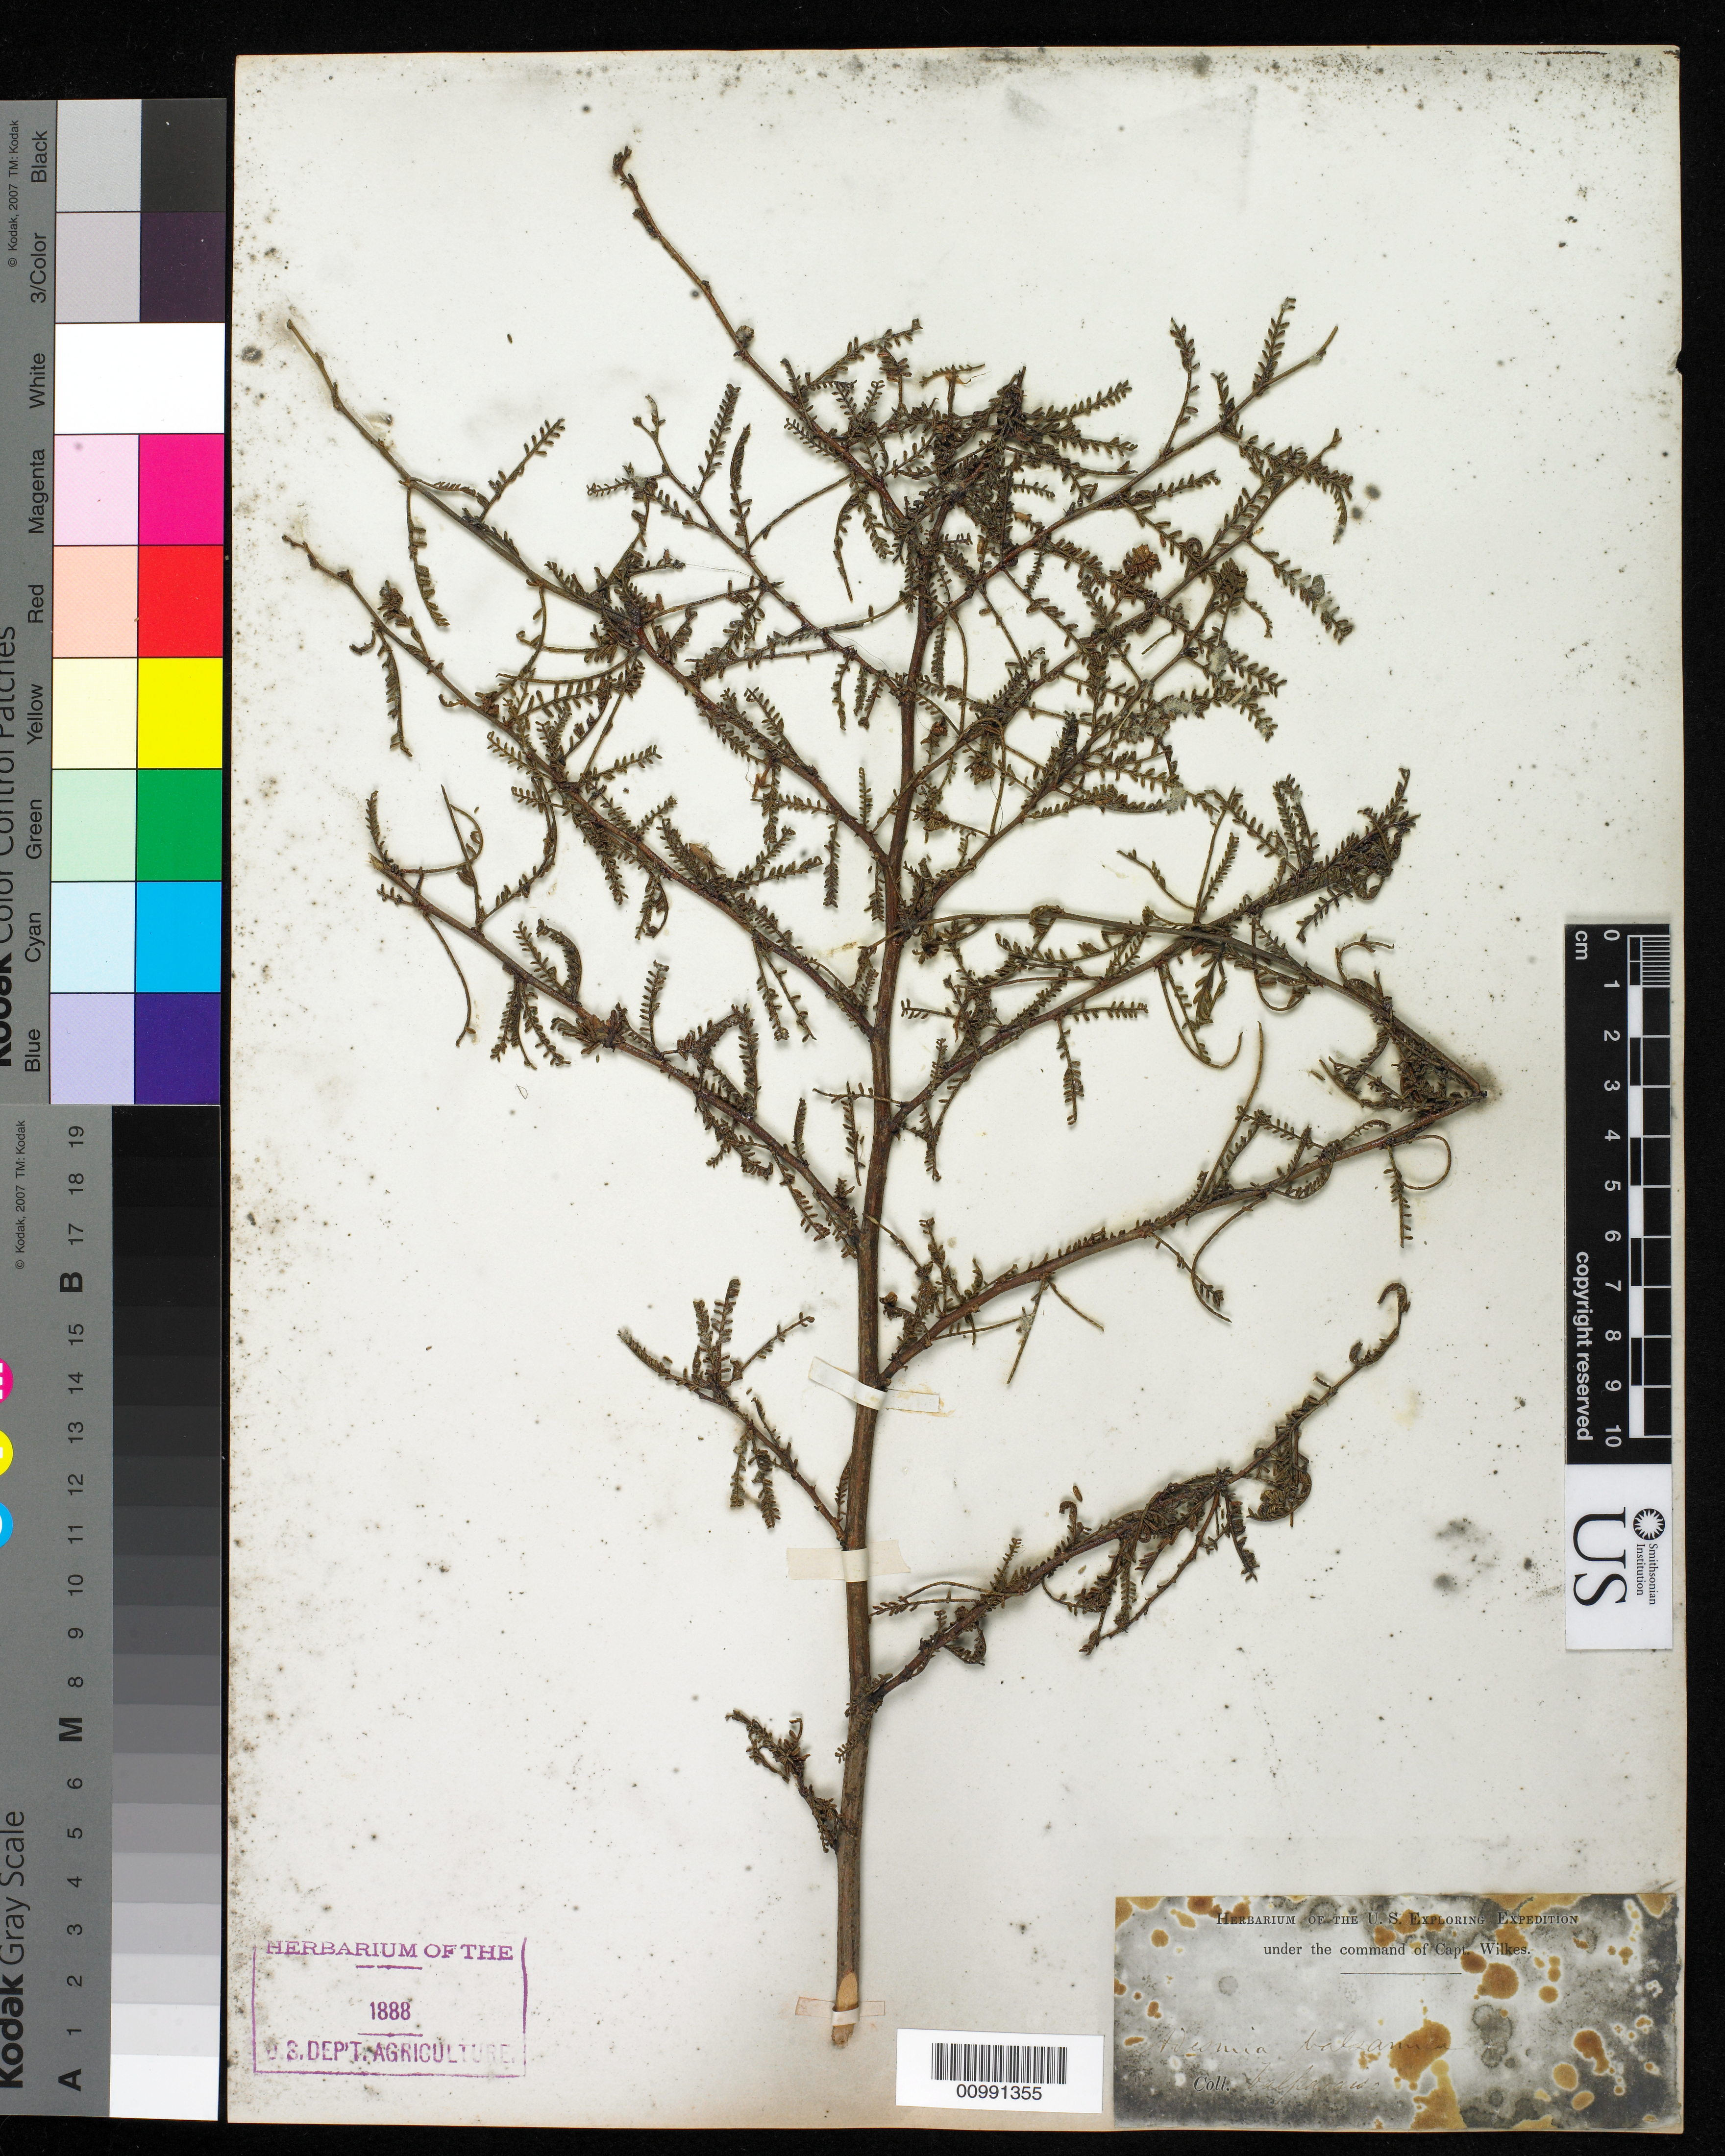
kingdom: Plantae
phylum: Tracheophyta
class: Magnoliopsida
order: Fabales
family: Fabaceae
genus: Adesmia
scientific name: Adesmia balsamica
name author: Colla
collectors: Wilkes Explor. Exped.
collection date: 1838/1842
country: Chile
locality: Valparaiso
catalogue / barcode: US 98483